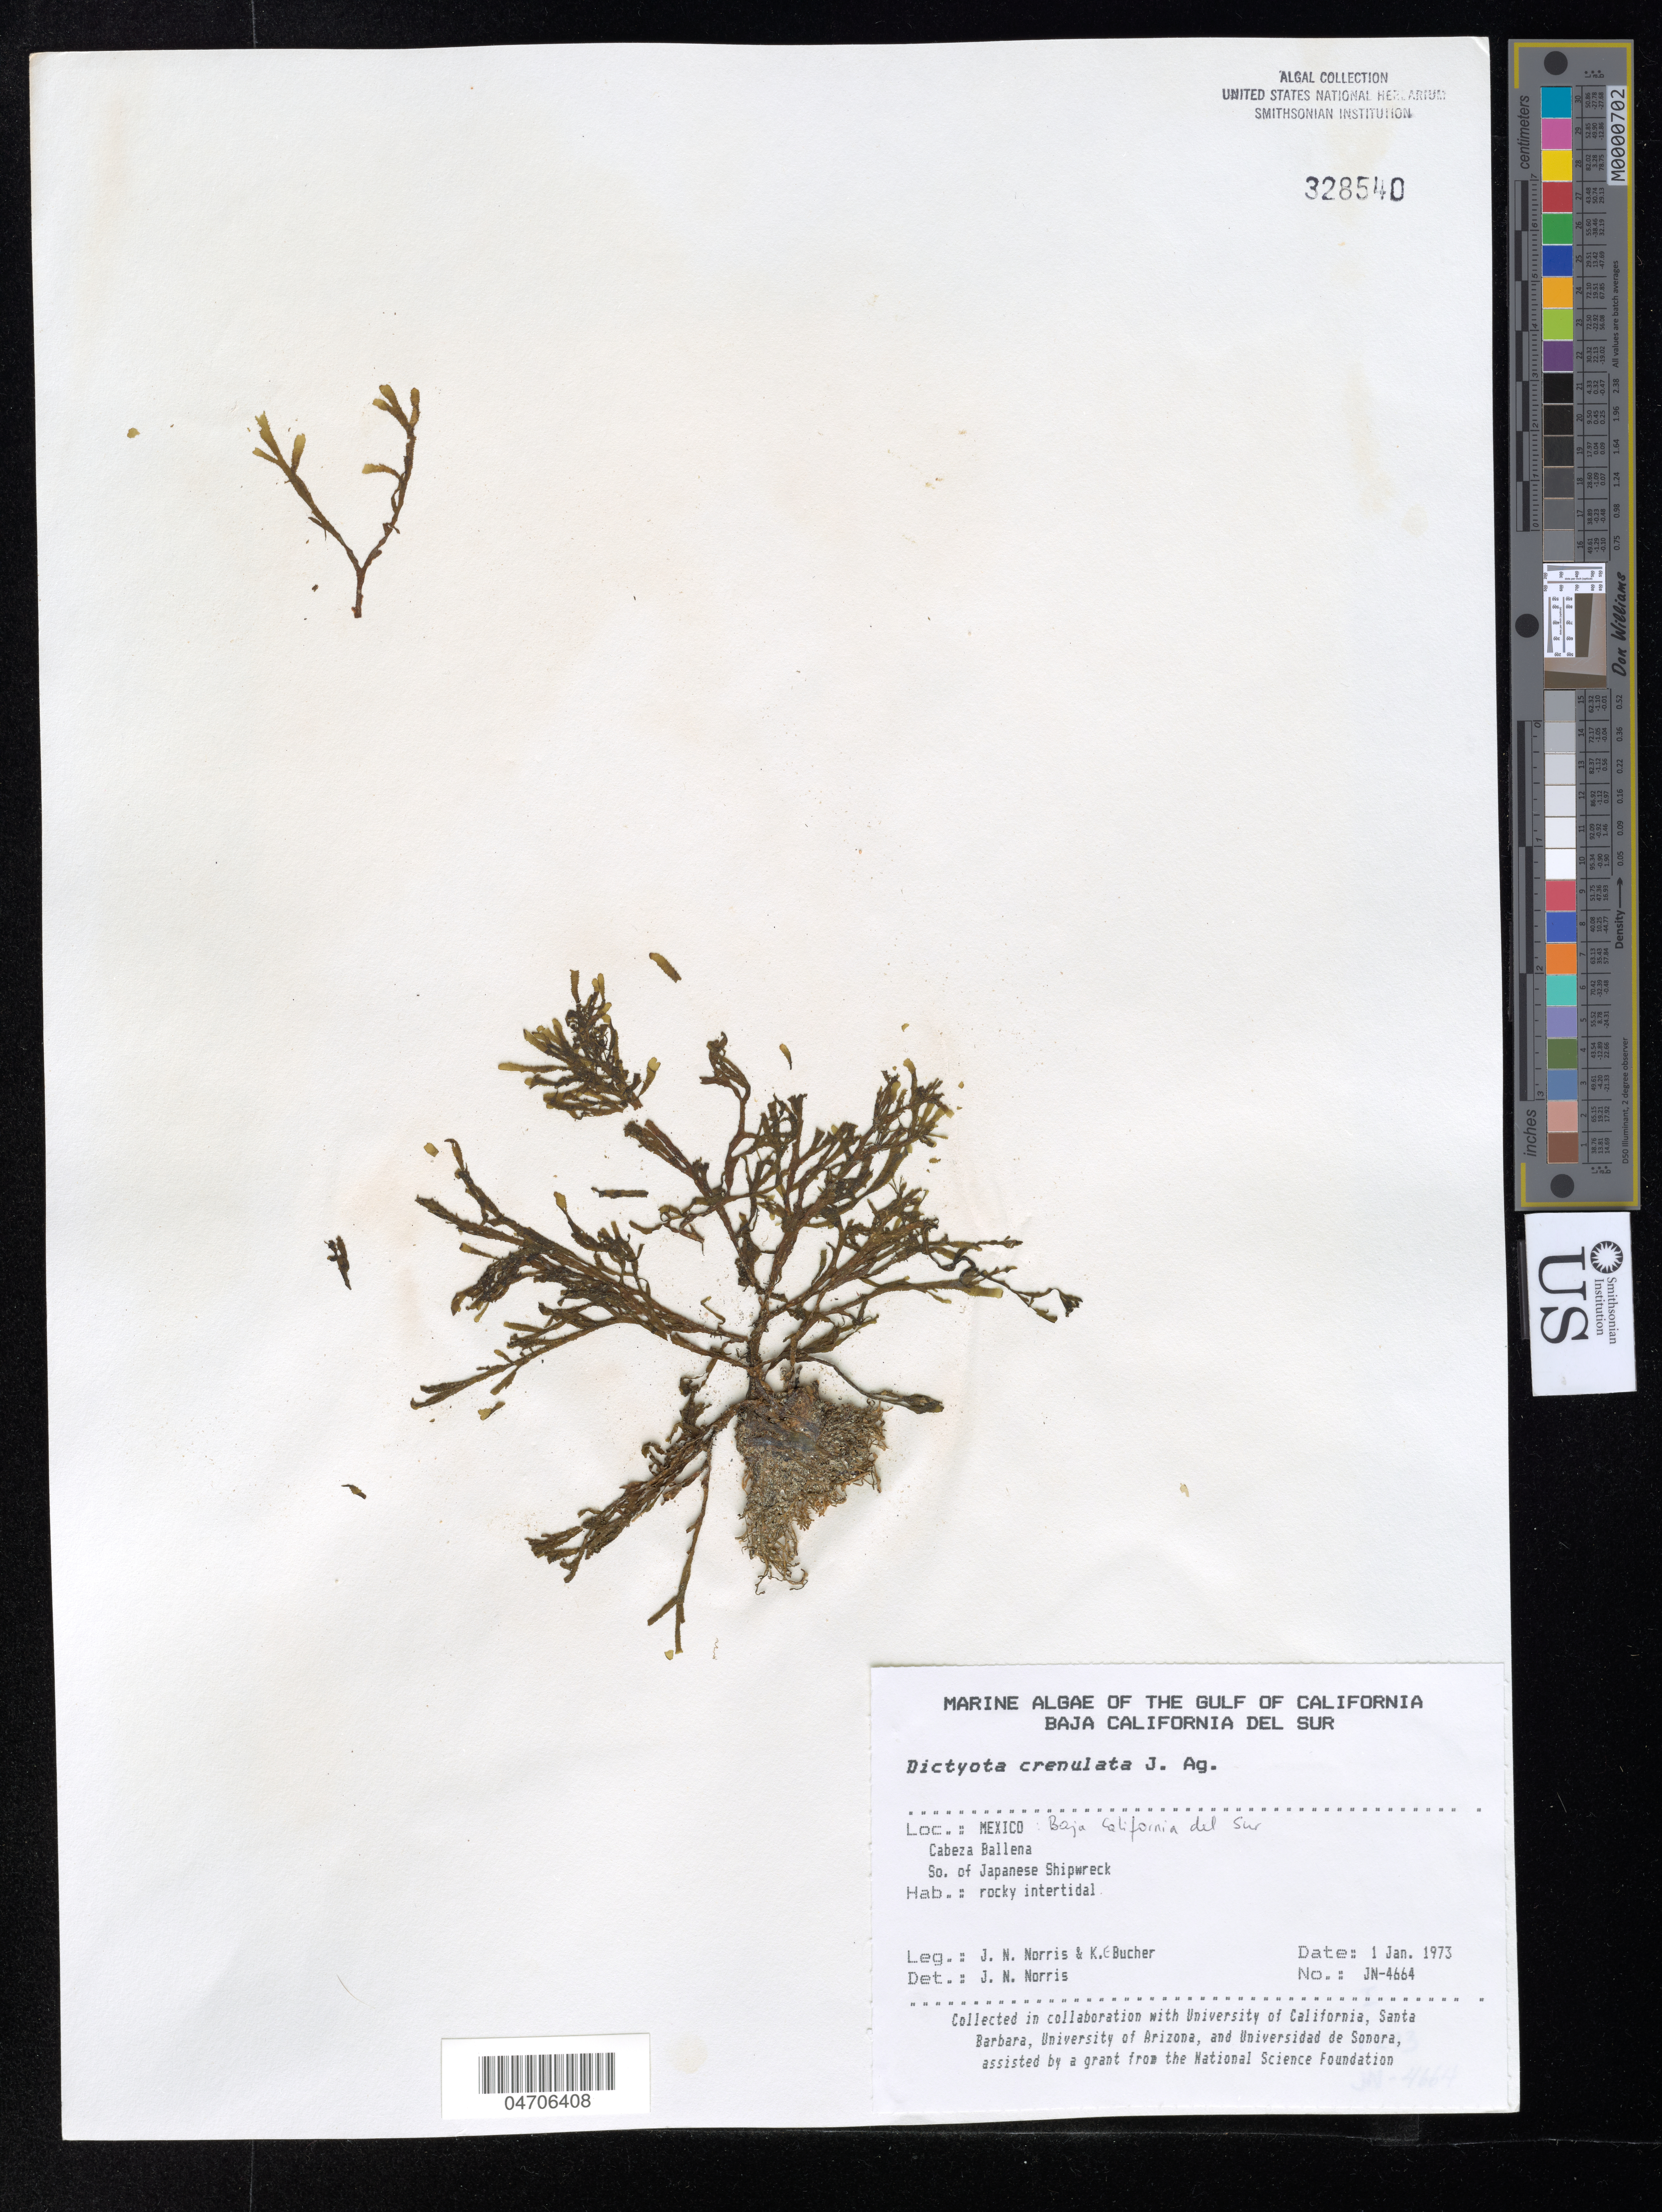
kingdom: Chromista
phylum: Ochrophyta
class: Phaeophyceae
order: Dictyotales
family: Dictyotaceae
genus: Dictyota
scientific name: Dictyota crenulata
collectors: J. Norris & K. E. Bucher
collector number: JN-4664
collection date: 1973-01-01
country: Mexico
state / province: Baja California Sur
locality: The Gulf of California. Cabeza Ballena. So. of Japanese Shipwreck.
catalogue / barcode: US 328540